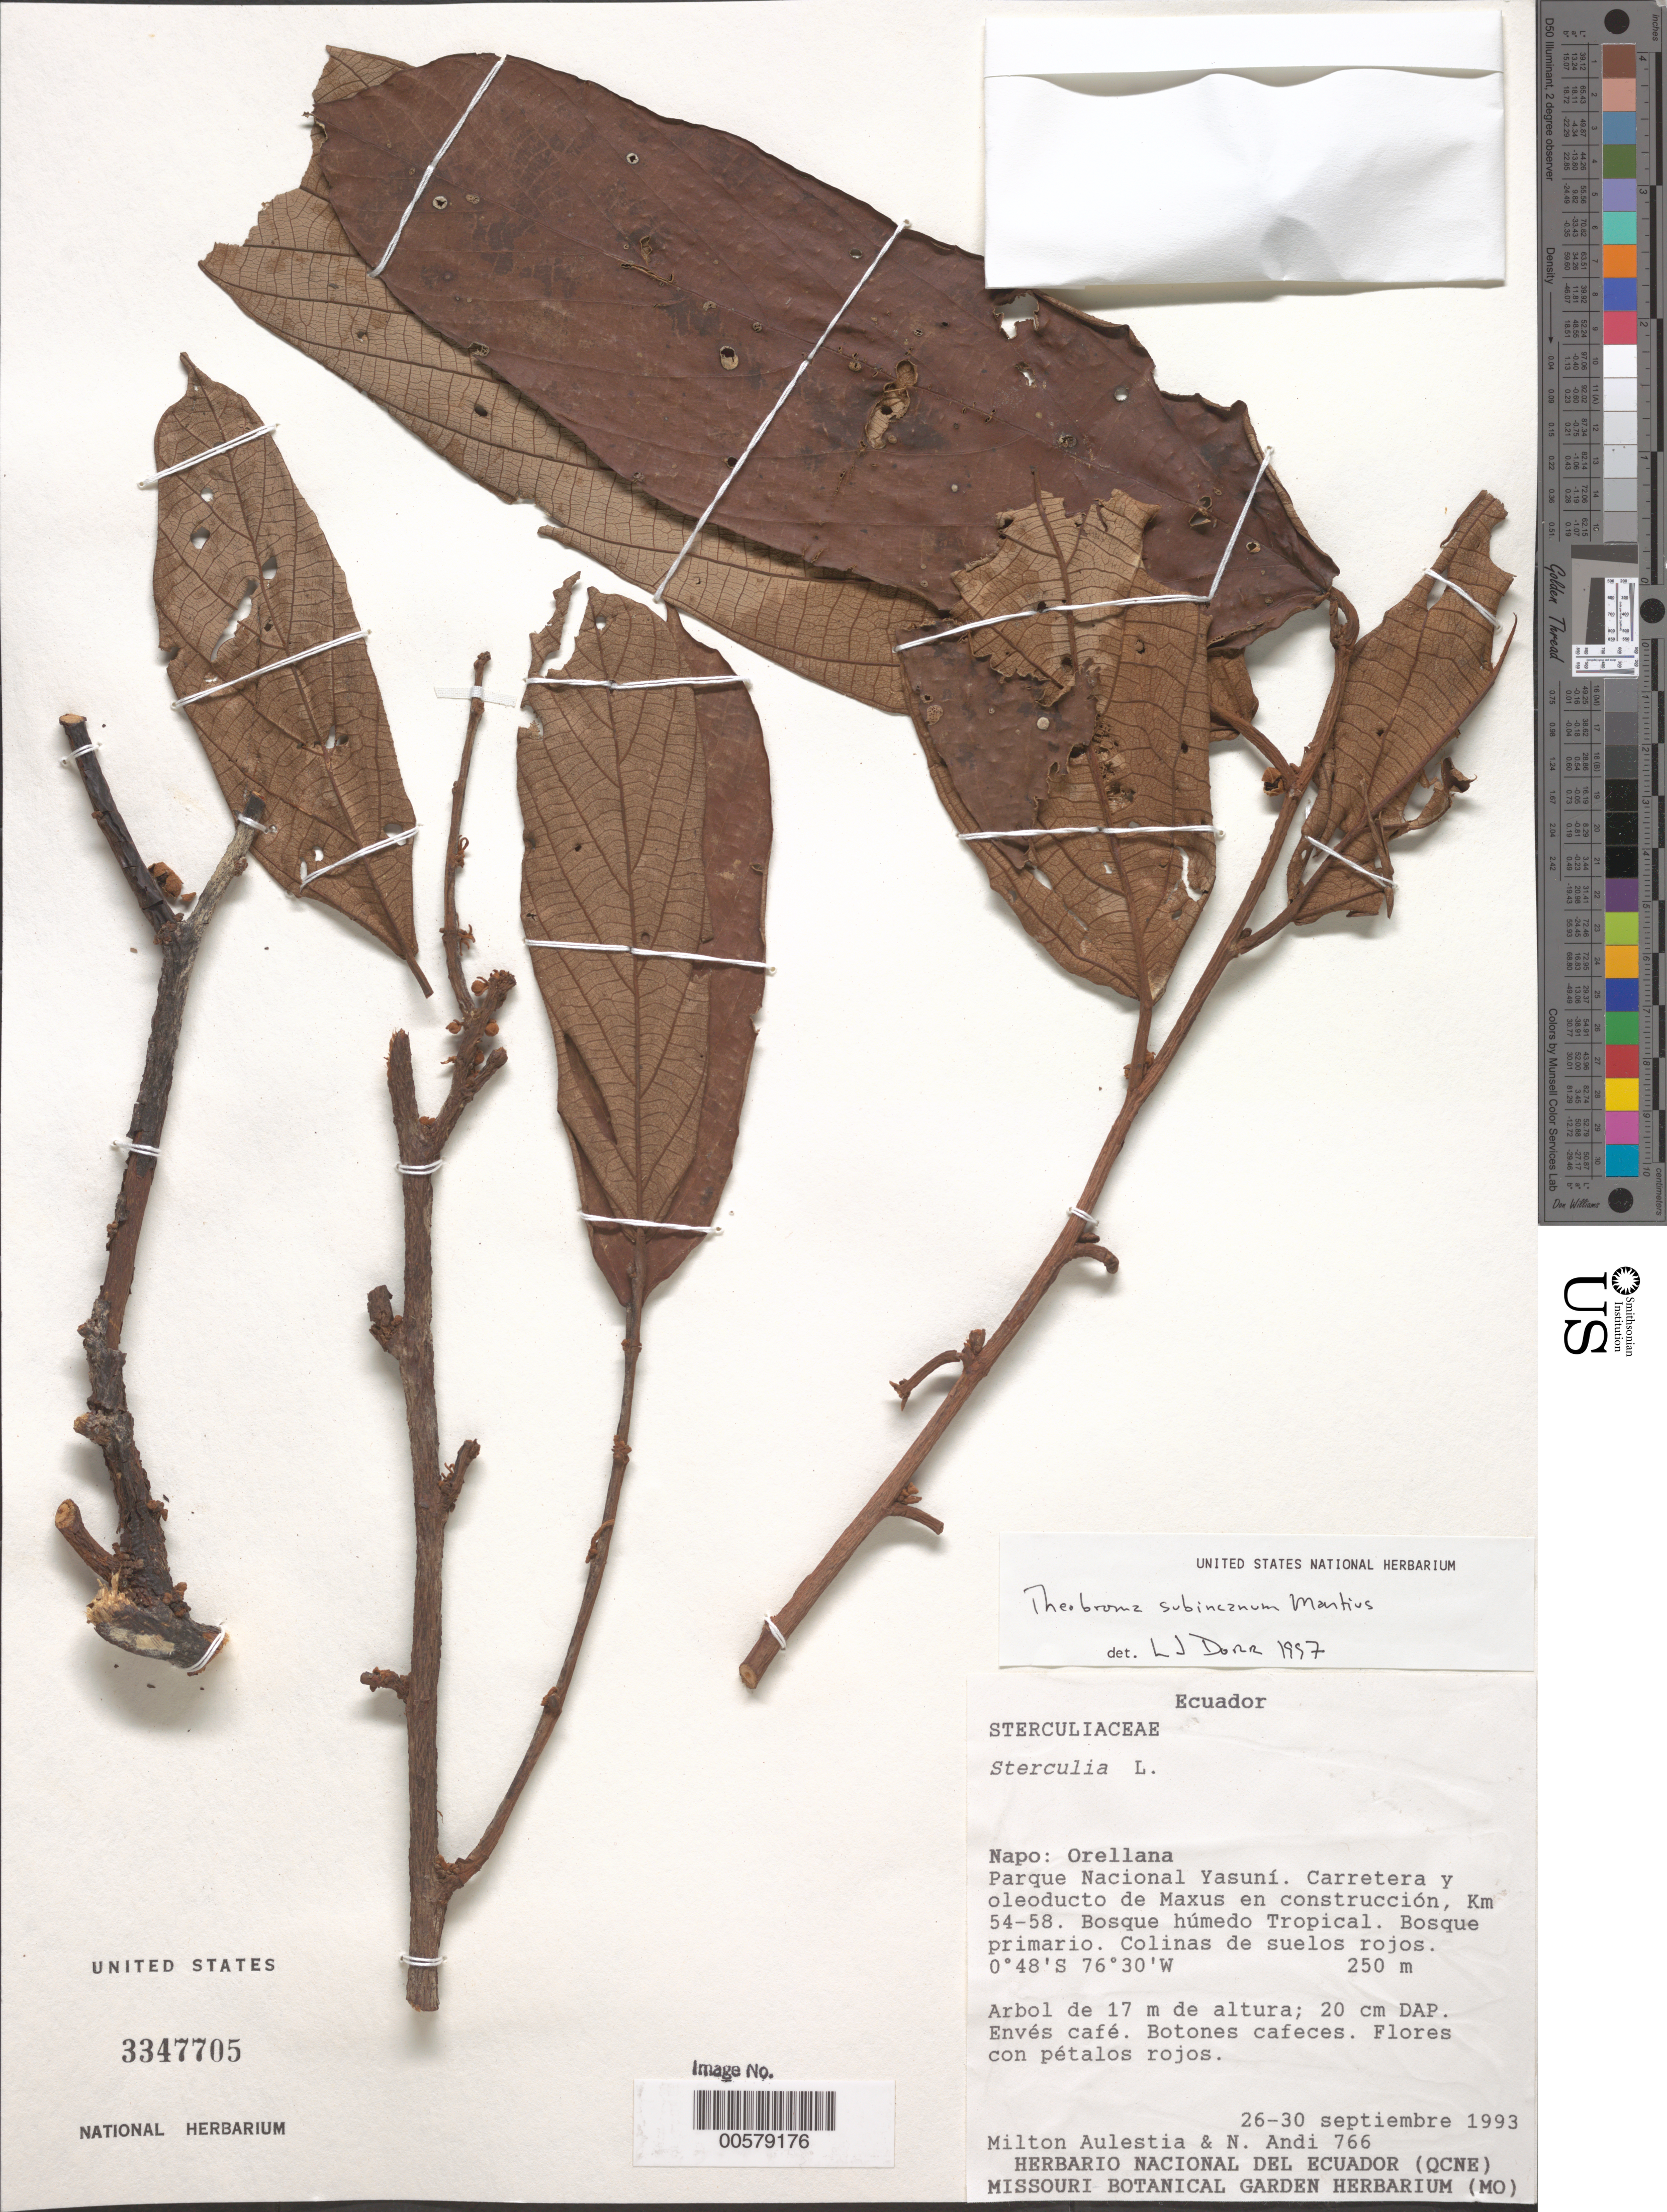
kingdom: Plantae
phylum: Tracheophyta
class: Magnoliopsida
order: Malvales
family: Malvaceae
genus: Theobroma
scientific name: Theobroma subincanum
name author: Mart.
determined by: Dorr, L. J., (BOT), Smithsonian Institution - National Museum of Natural History (UNITED STATES)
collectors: M. Aulestia & N. Andi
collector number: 766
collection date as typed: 26 Sep 1993 to 30 Sep 1993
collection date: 1993-09-26/1993-09-30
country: Ecuador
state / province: Napo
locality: Parque Nacional Yasuní, Carretera y oleoducto de Maxus en construcción, km 54-58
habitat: Bosque húmedo Tropical, bosque primario, colinas de suelos rojos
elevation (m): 250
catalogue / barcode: US 3347705